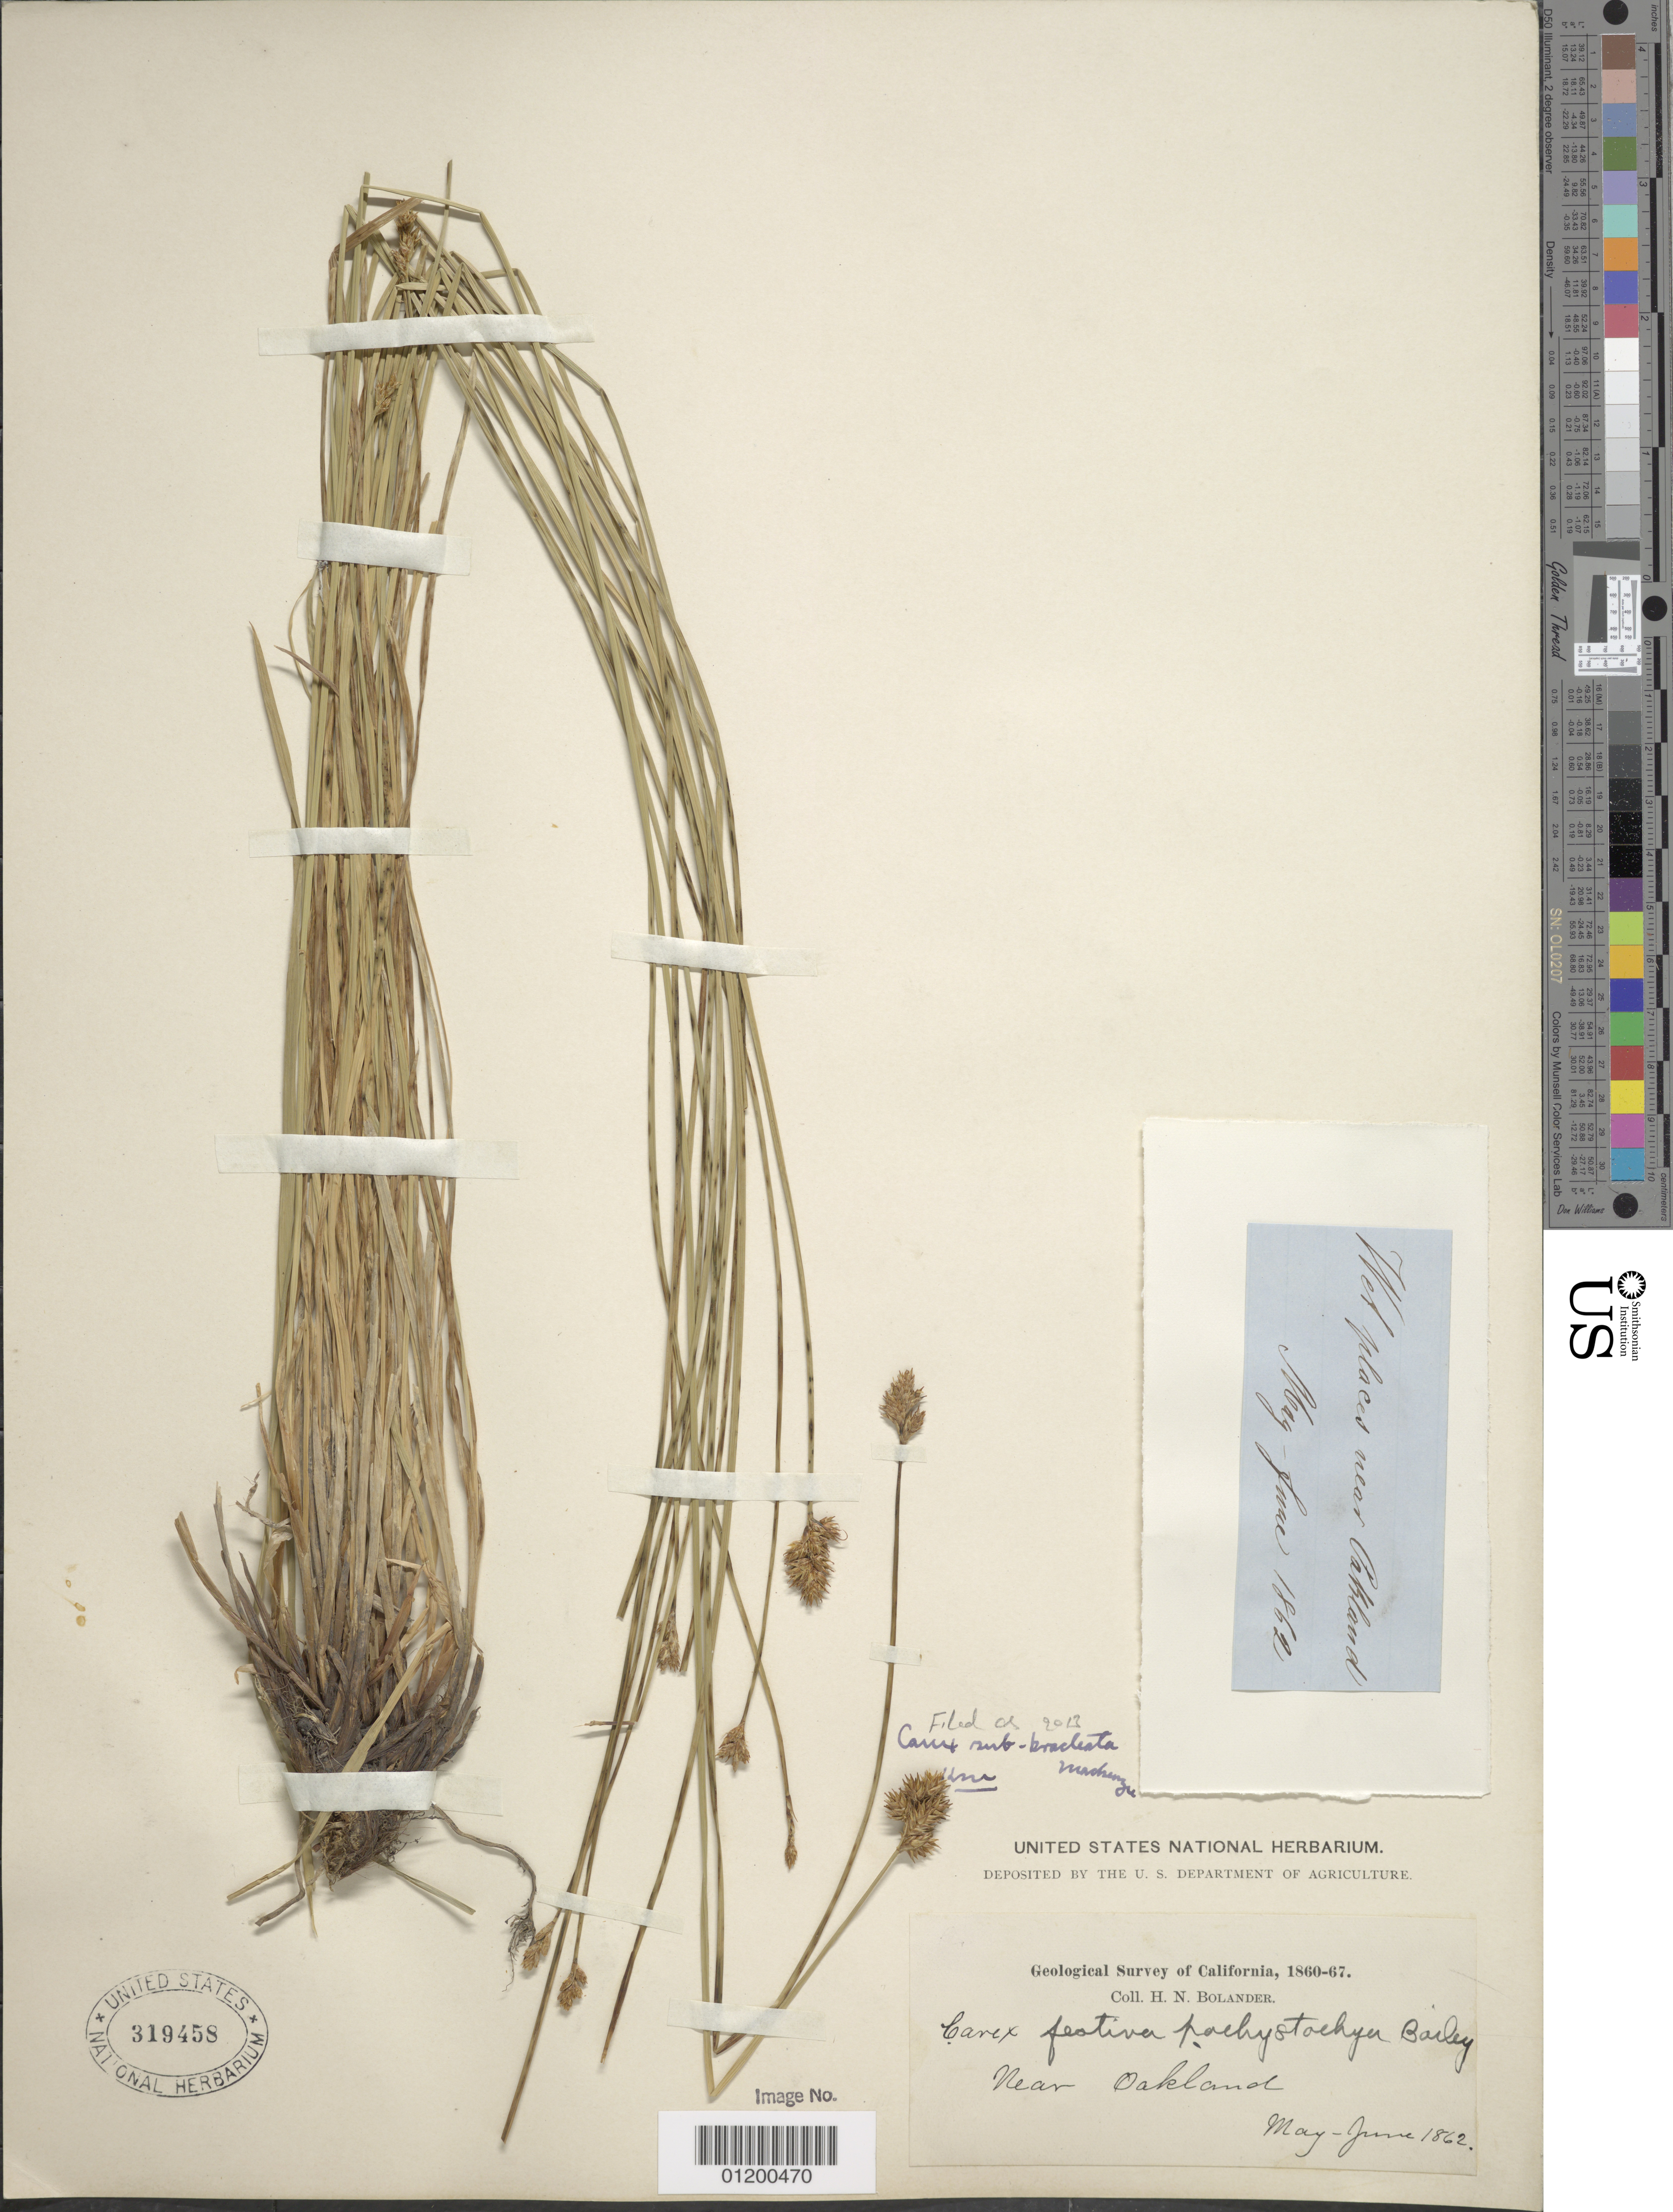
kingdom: Plantae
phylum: Tracheophyta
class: Liliopsida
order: Poales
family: Cyperaceae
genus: Carex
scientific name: Carex subbracteata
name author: Mack.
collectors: H. Bolander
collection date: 1862-05/1862-06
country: United States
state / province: California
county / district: Alameda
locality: Near Oakland.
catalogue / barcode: US 319458